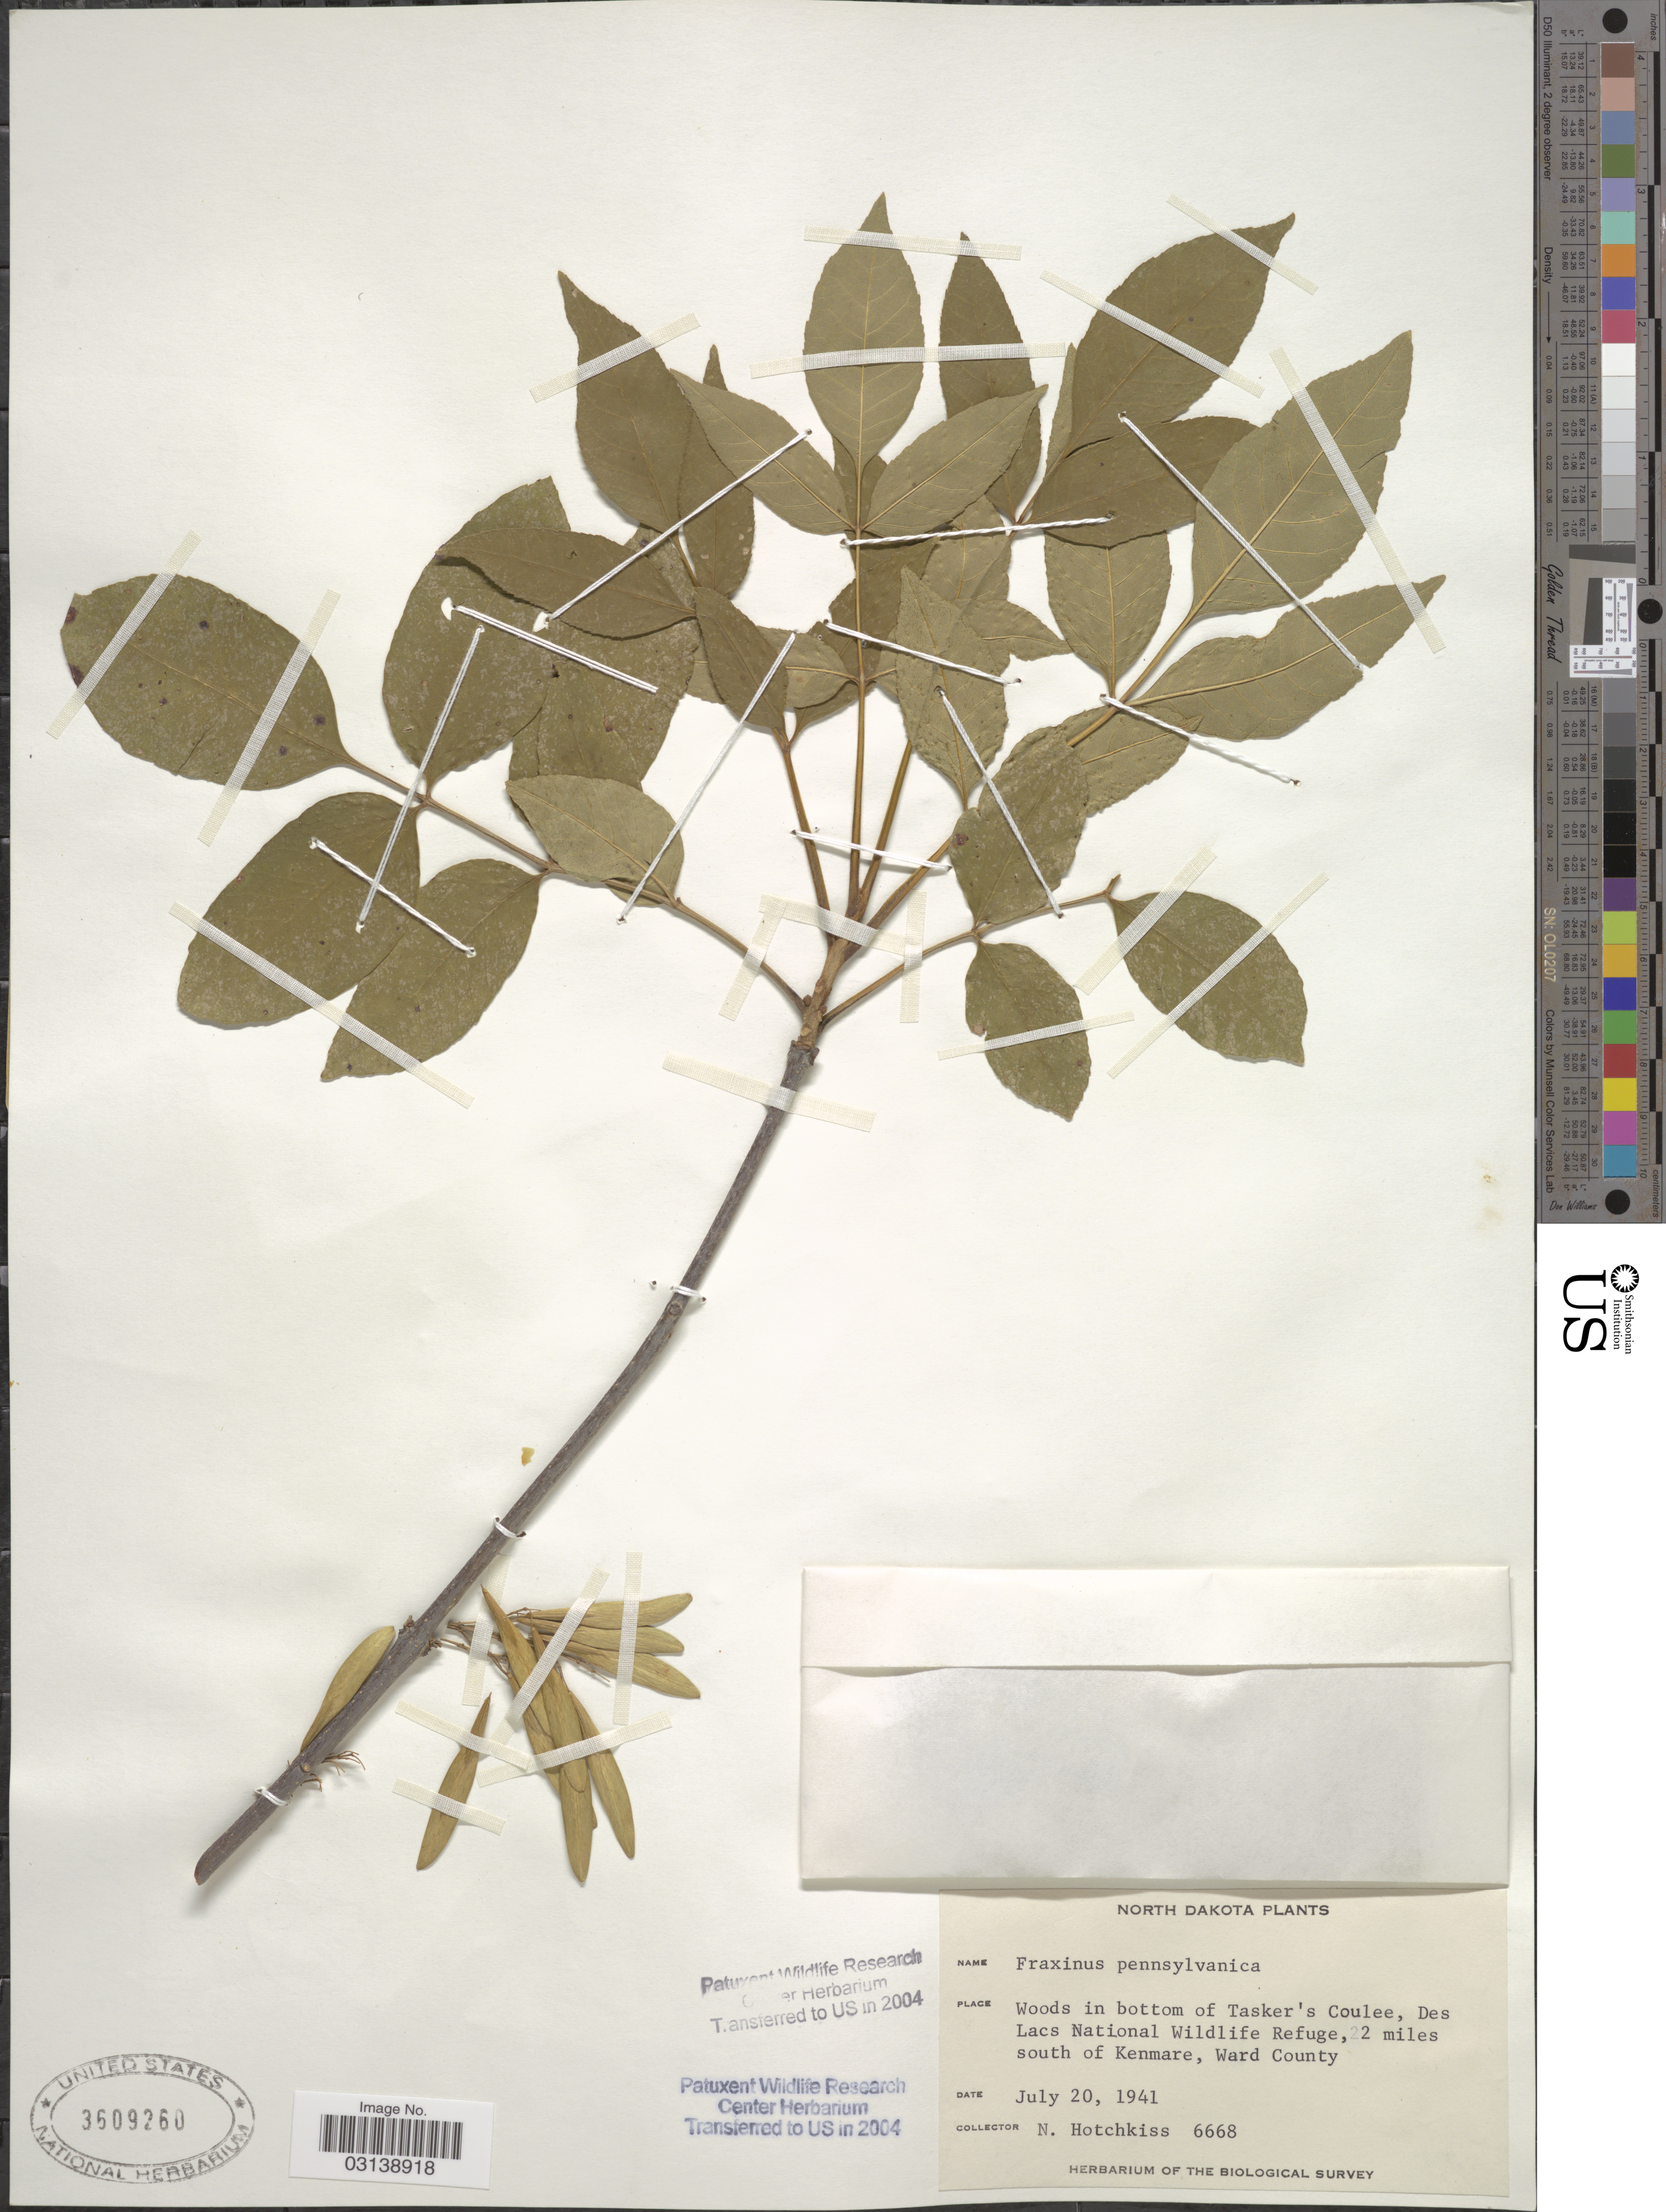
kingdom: Plantae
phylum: Tracheophyta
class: Magnoliopsida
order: Lamiales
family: Oleaceae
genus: Fraxinus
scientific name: Fraxinus pennsylvanica var. campestris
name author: (Britton) F.C. Gates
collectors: A. Hotchkiss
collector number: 6668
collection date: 1941-07-20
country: United States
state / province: North Dakota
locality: Woods in bottom of Tasker's Coulee, Des Lacs National Wildlife Refuge,2 miles south of Kenmare, Ward County.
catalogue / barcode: US 3609260